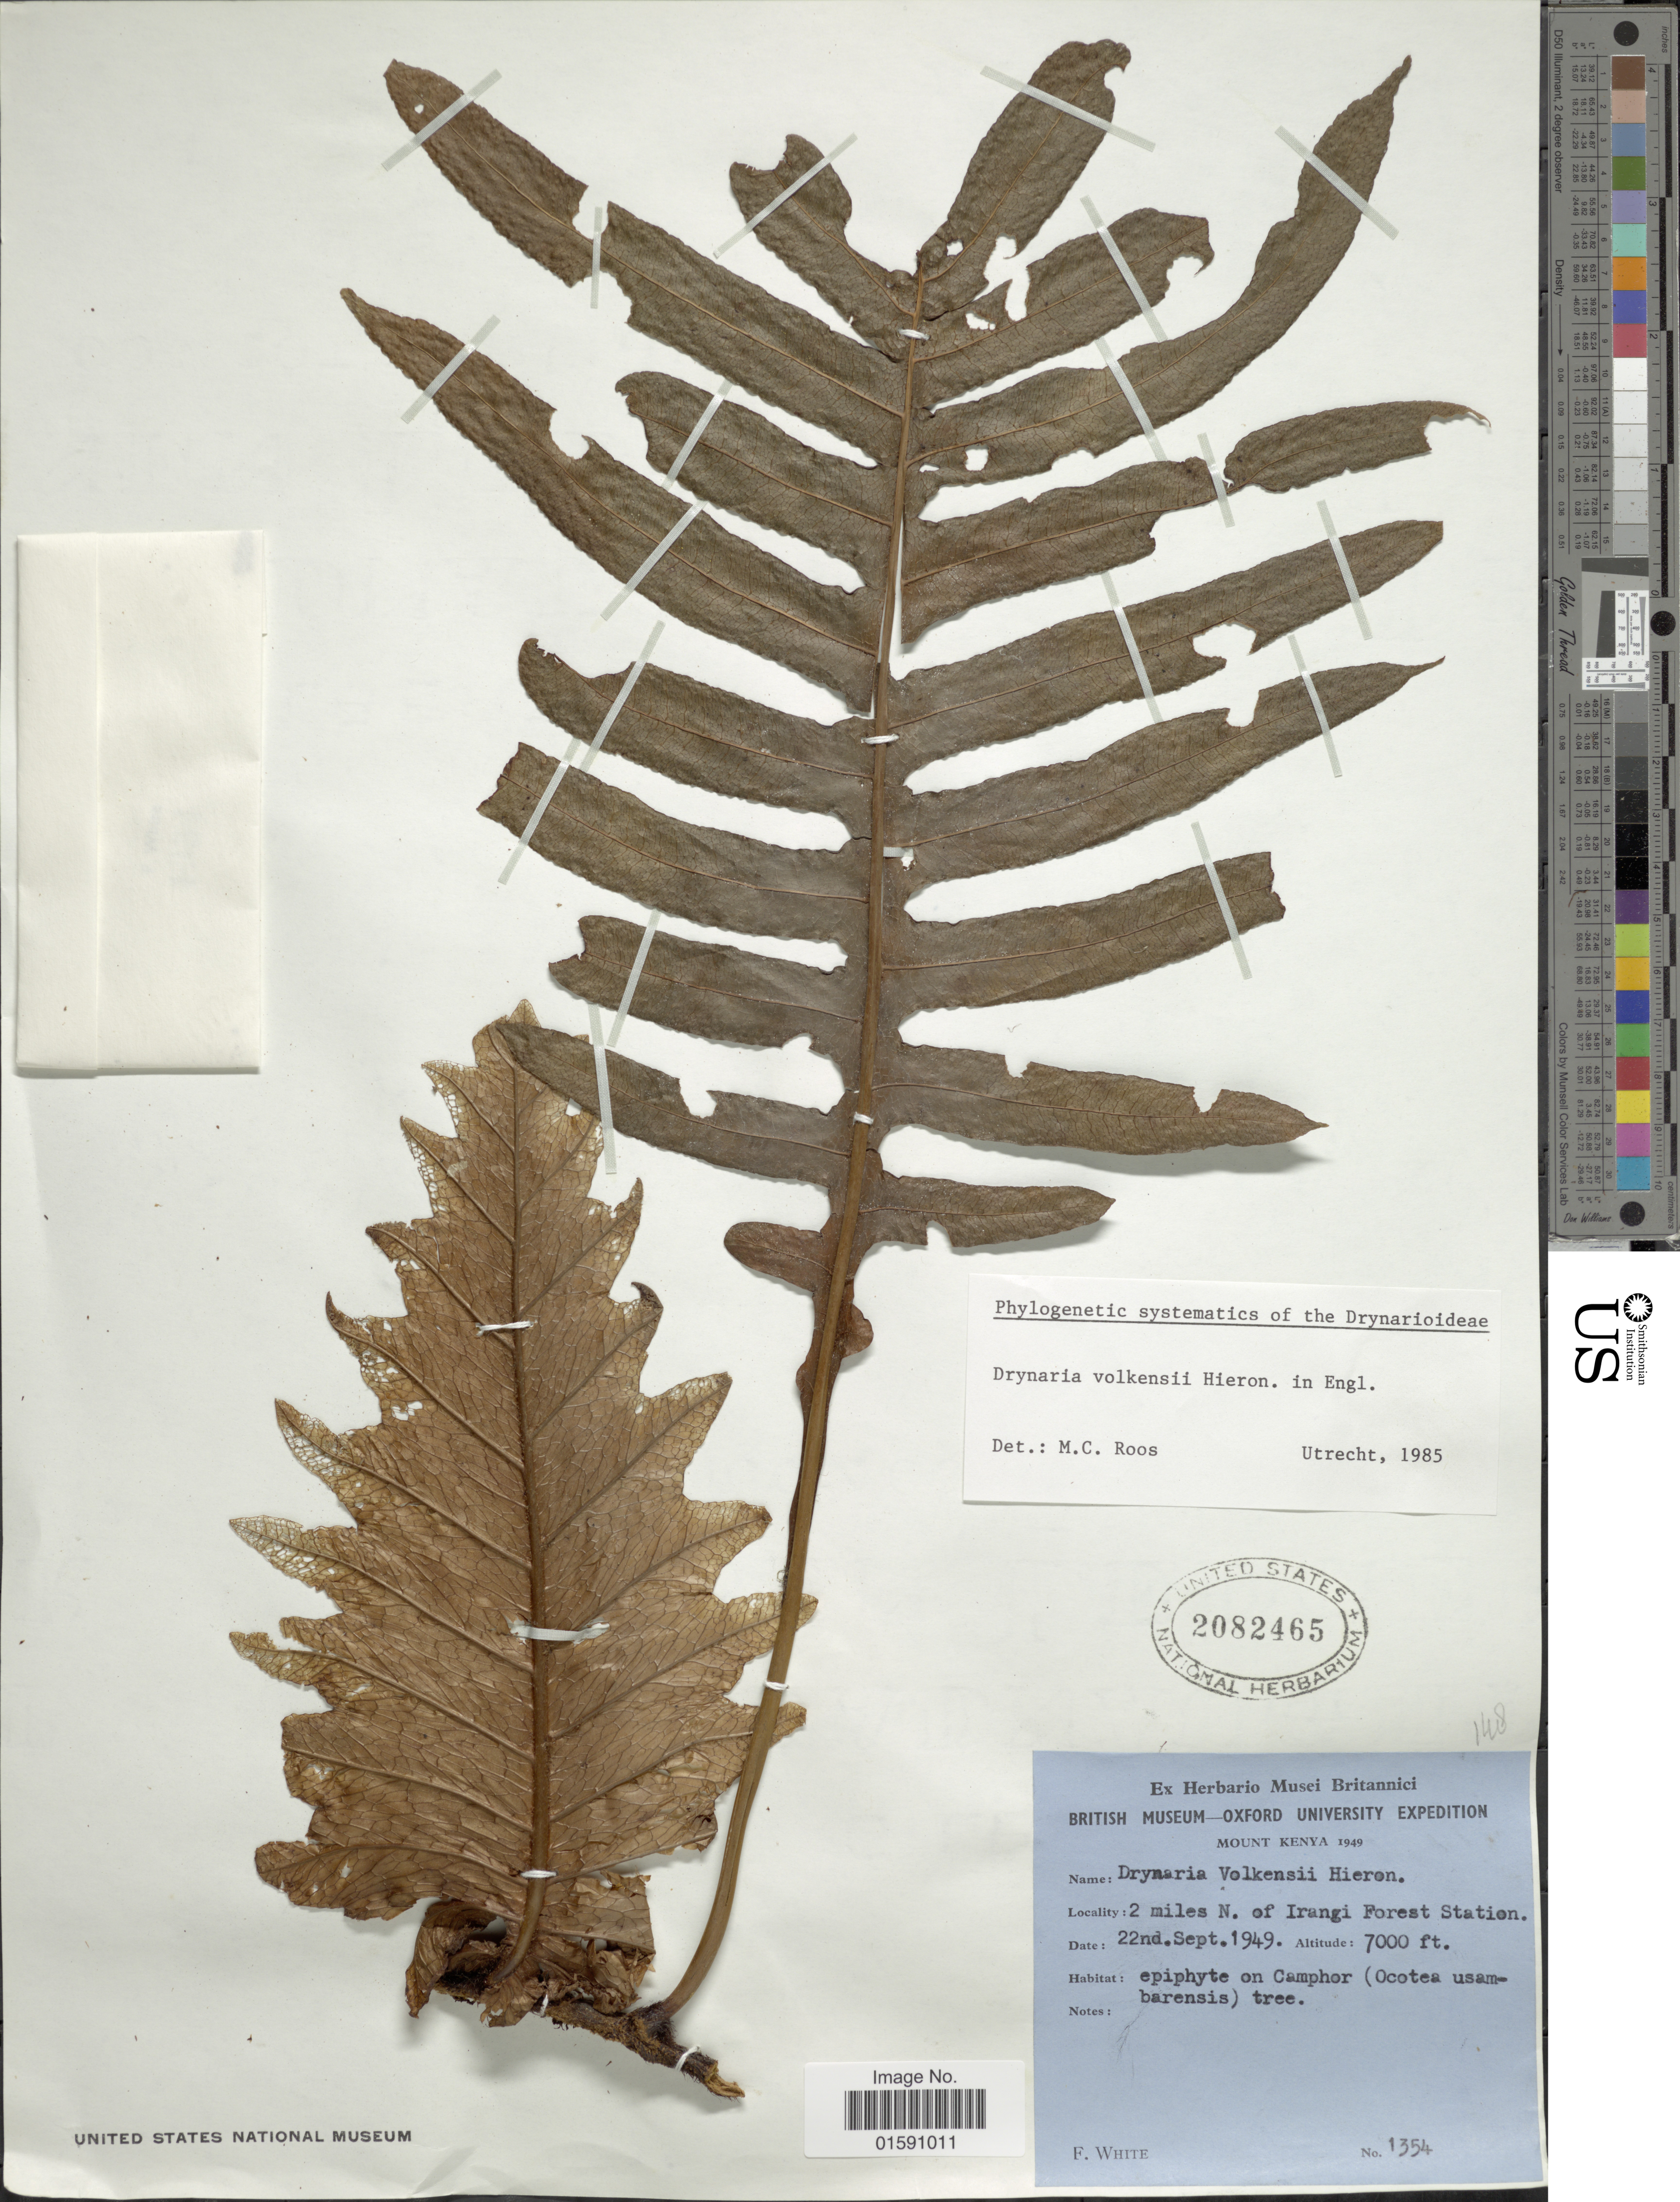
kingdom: Plantae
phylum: Tracheophyta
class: Polypodiopsida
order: Polypodiales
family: Polypodiaceae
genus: Drynaria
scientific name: Drynaria volkensii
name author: Hieron.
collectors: F. White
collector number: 1354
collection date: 1949-09-22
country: Kenya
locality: Mount Kenya. 2 miles N. of Irangi Forest Station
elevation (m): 2134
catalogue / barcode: US 2082465